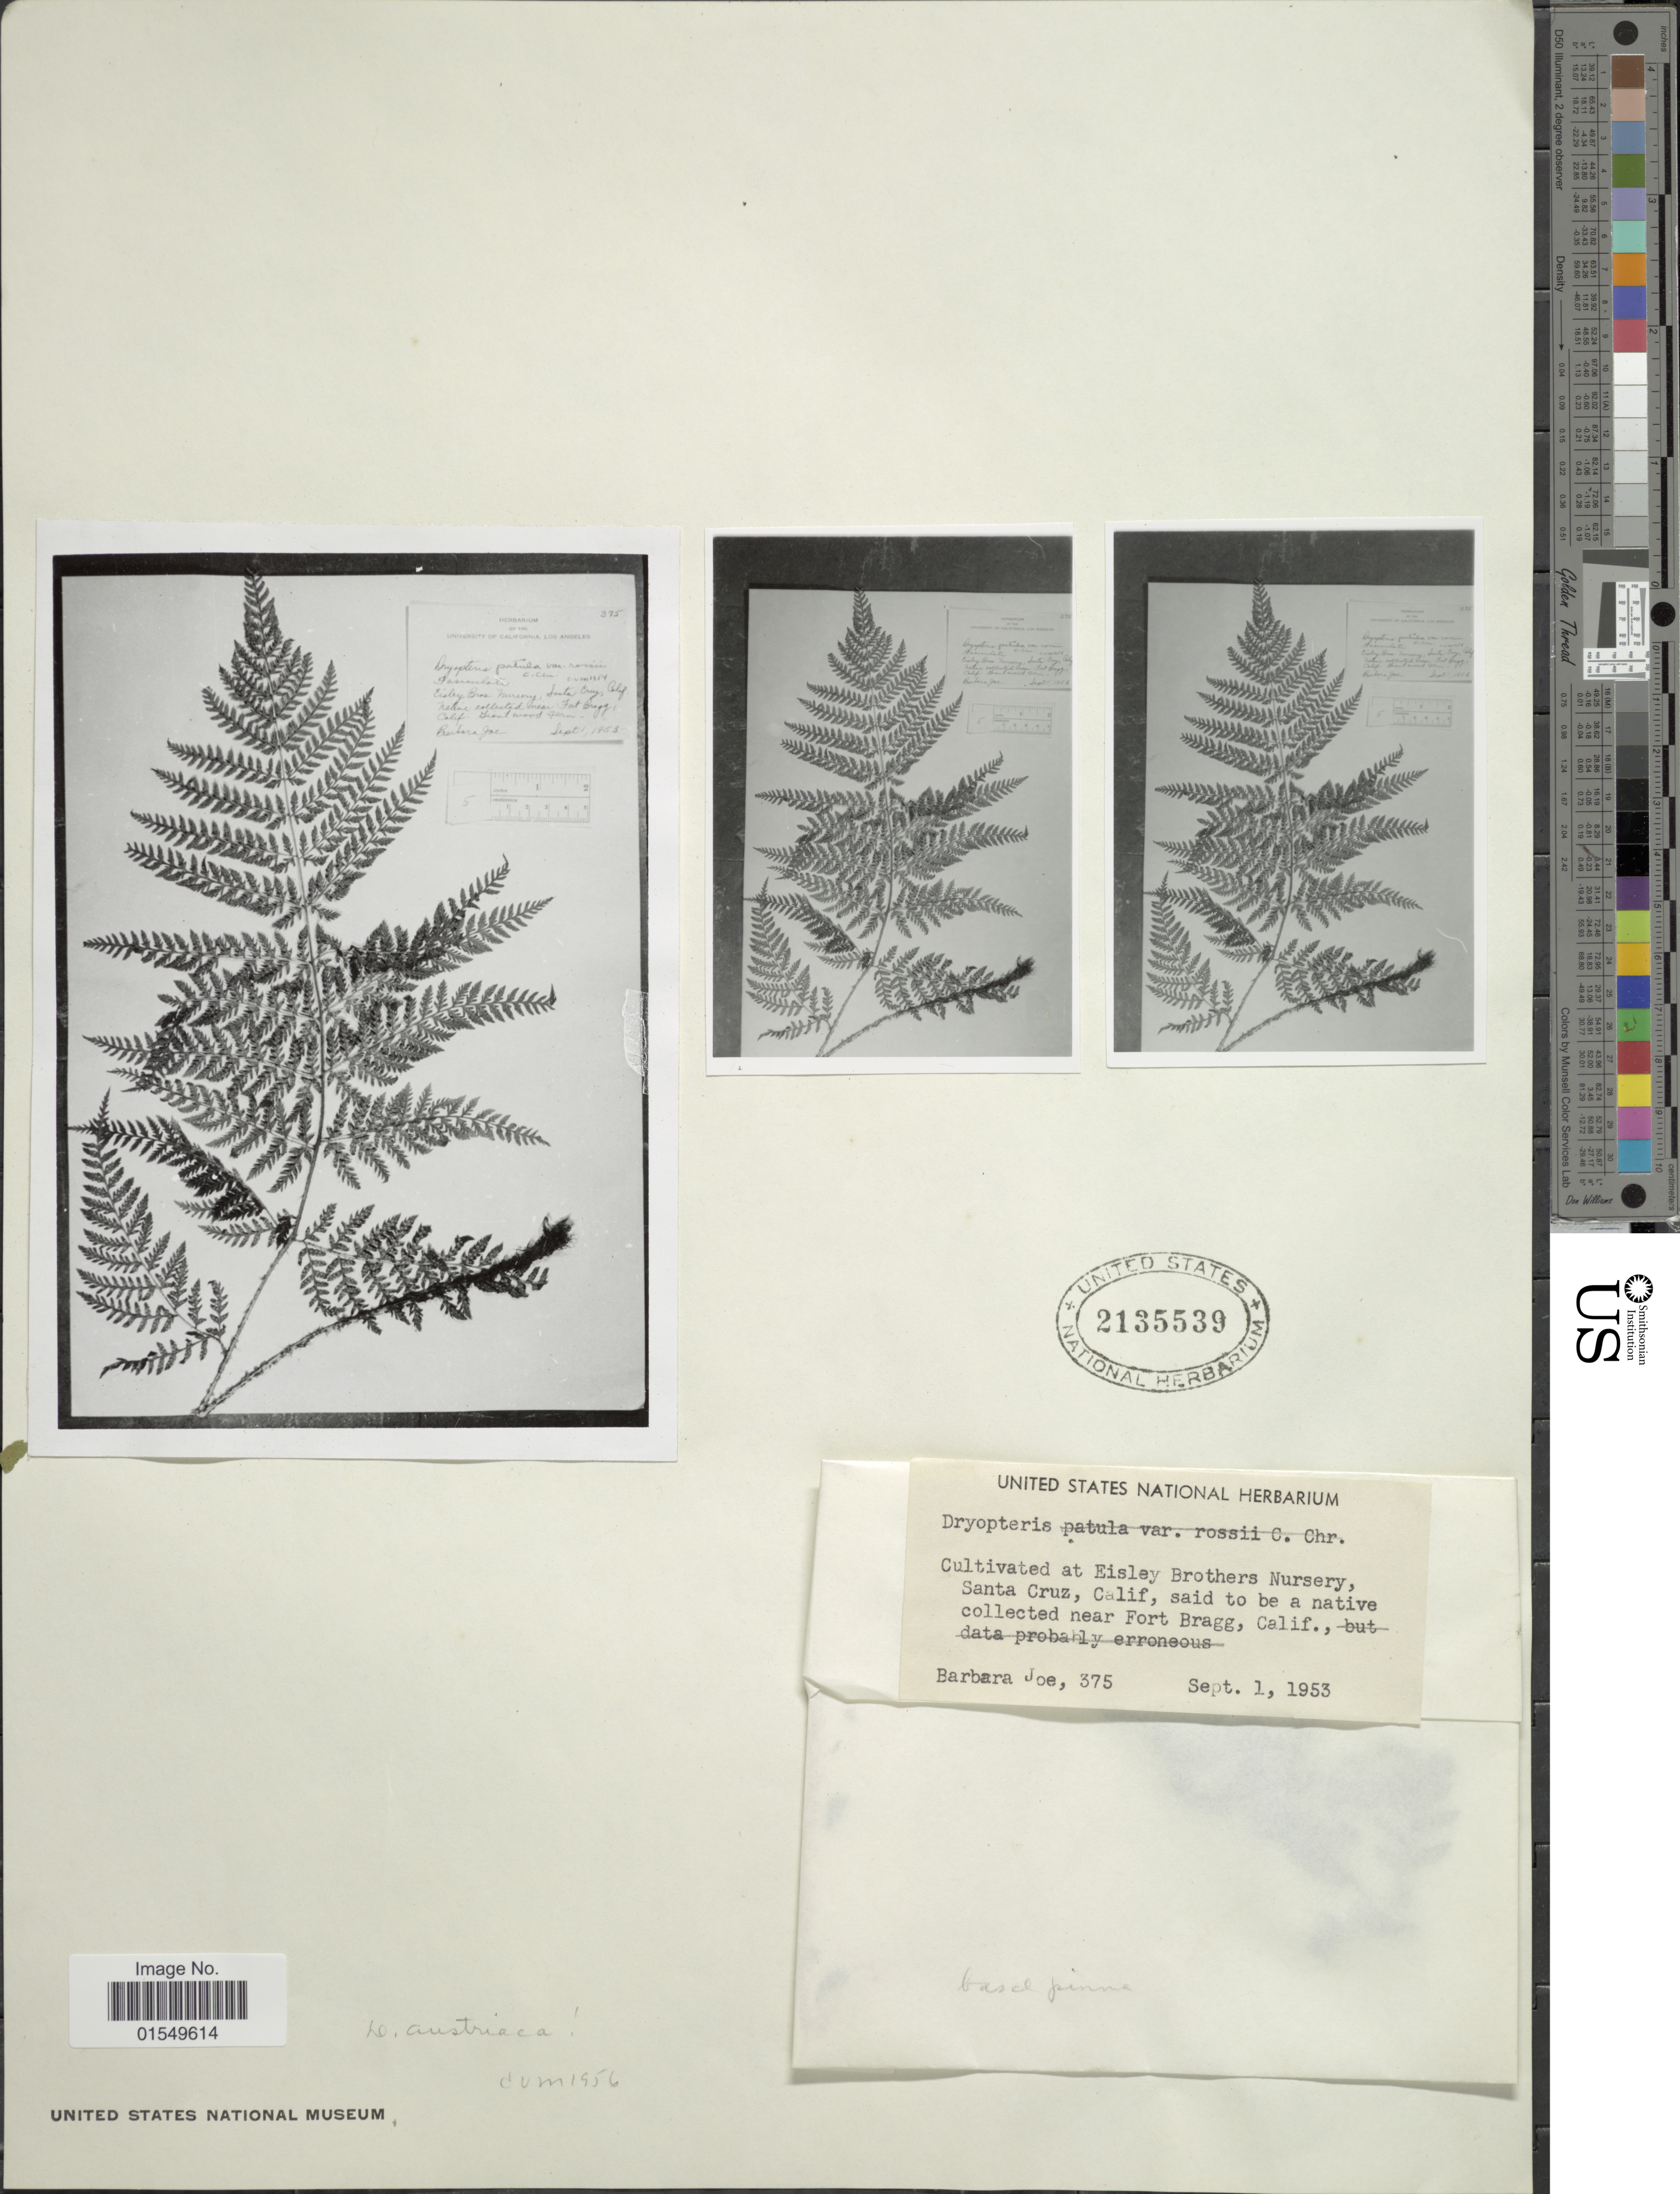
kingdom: Plantae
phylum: Tracheophyta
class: Polypodiopsida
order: Polypodiales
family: Dryopteridaceae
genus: Dryopteris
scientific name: Dryopteris carthusiana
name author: (Villars) H.P. Fuchs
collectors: B. Joe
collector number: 375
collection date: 1953-09-01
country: United States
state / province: California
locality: Eisley Brothers Nursery, Santa Cruz, Calif.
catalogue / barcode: US 2135539